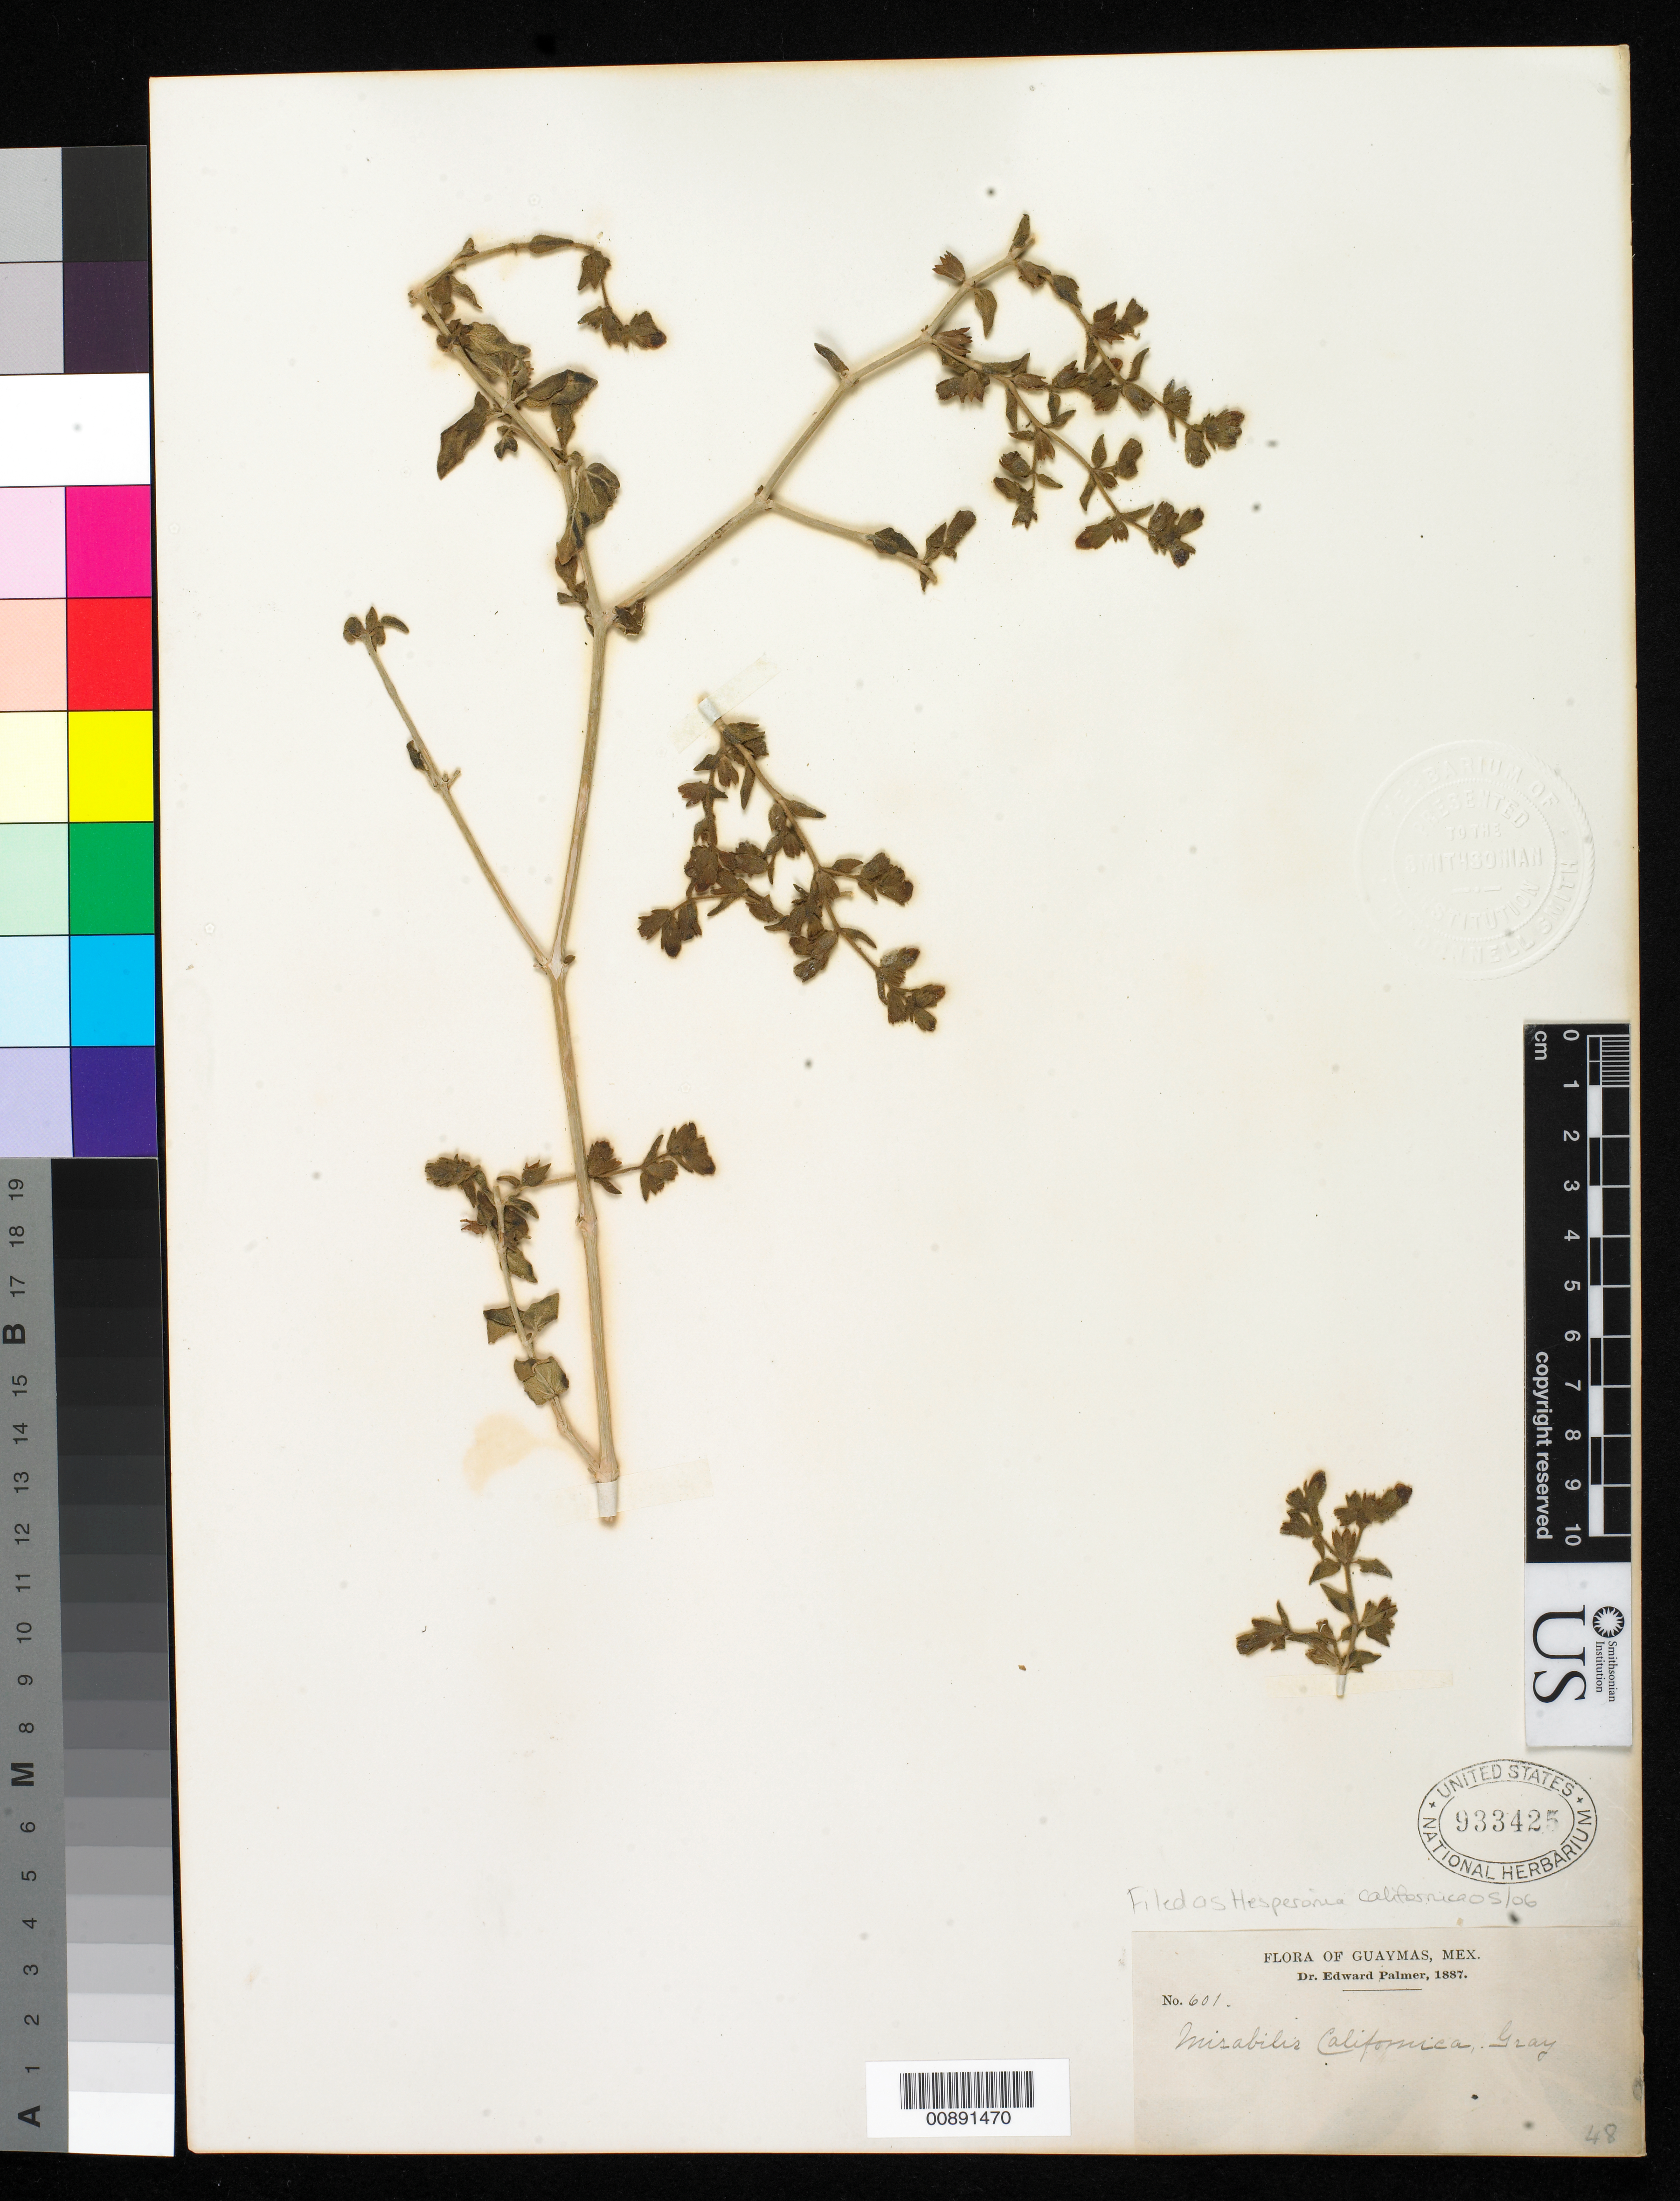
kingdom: Plantae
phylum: Tracheophyta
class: Magnoliopsida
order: Caryophyllales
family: Nyctaginaceae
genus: Mirabilis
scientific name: Mirabilis laevis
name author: (Benth.) Curran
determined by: Strong, Mark T., (BOT), Smithsonian Institution - National Museum of Natural History (UNITED STATES)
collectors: E. Palmer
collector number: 601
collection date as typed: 1887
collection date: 1887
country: Mexico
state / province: Sonora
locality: Guaymas, Sonora.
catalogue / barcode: US 933425